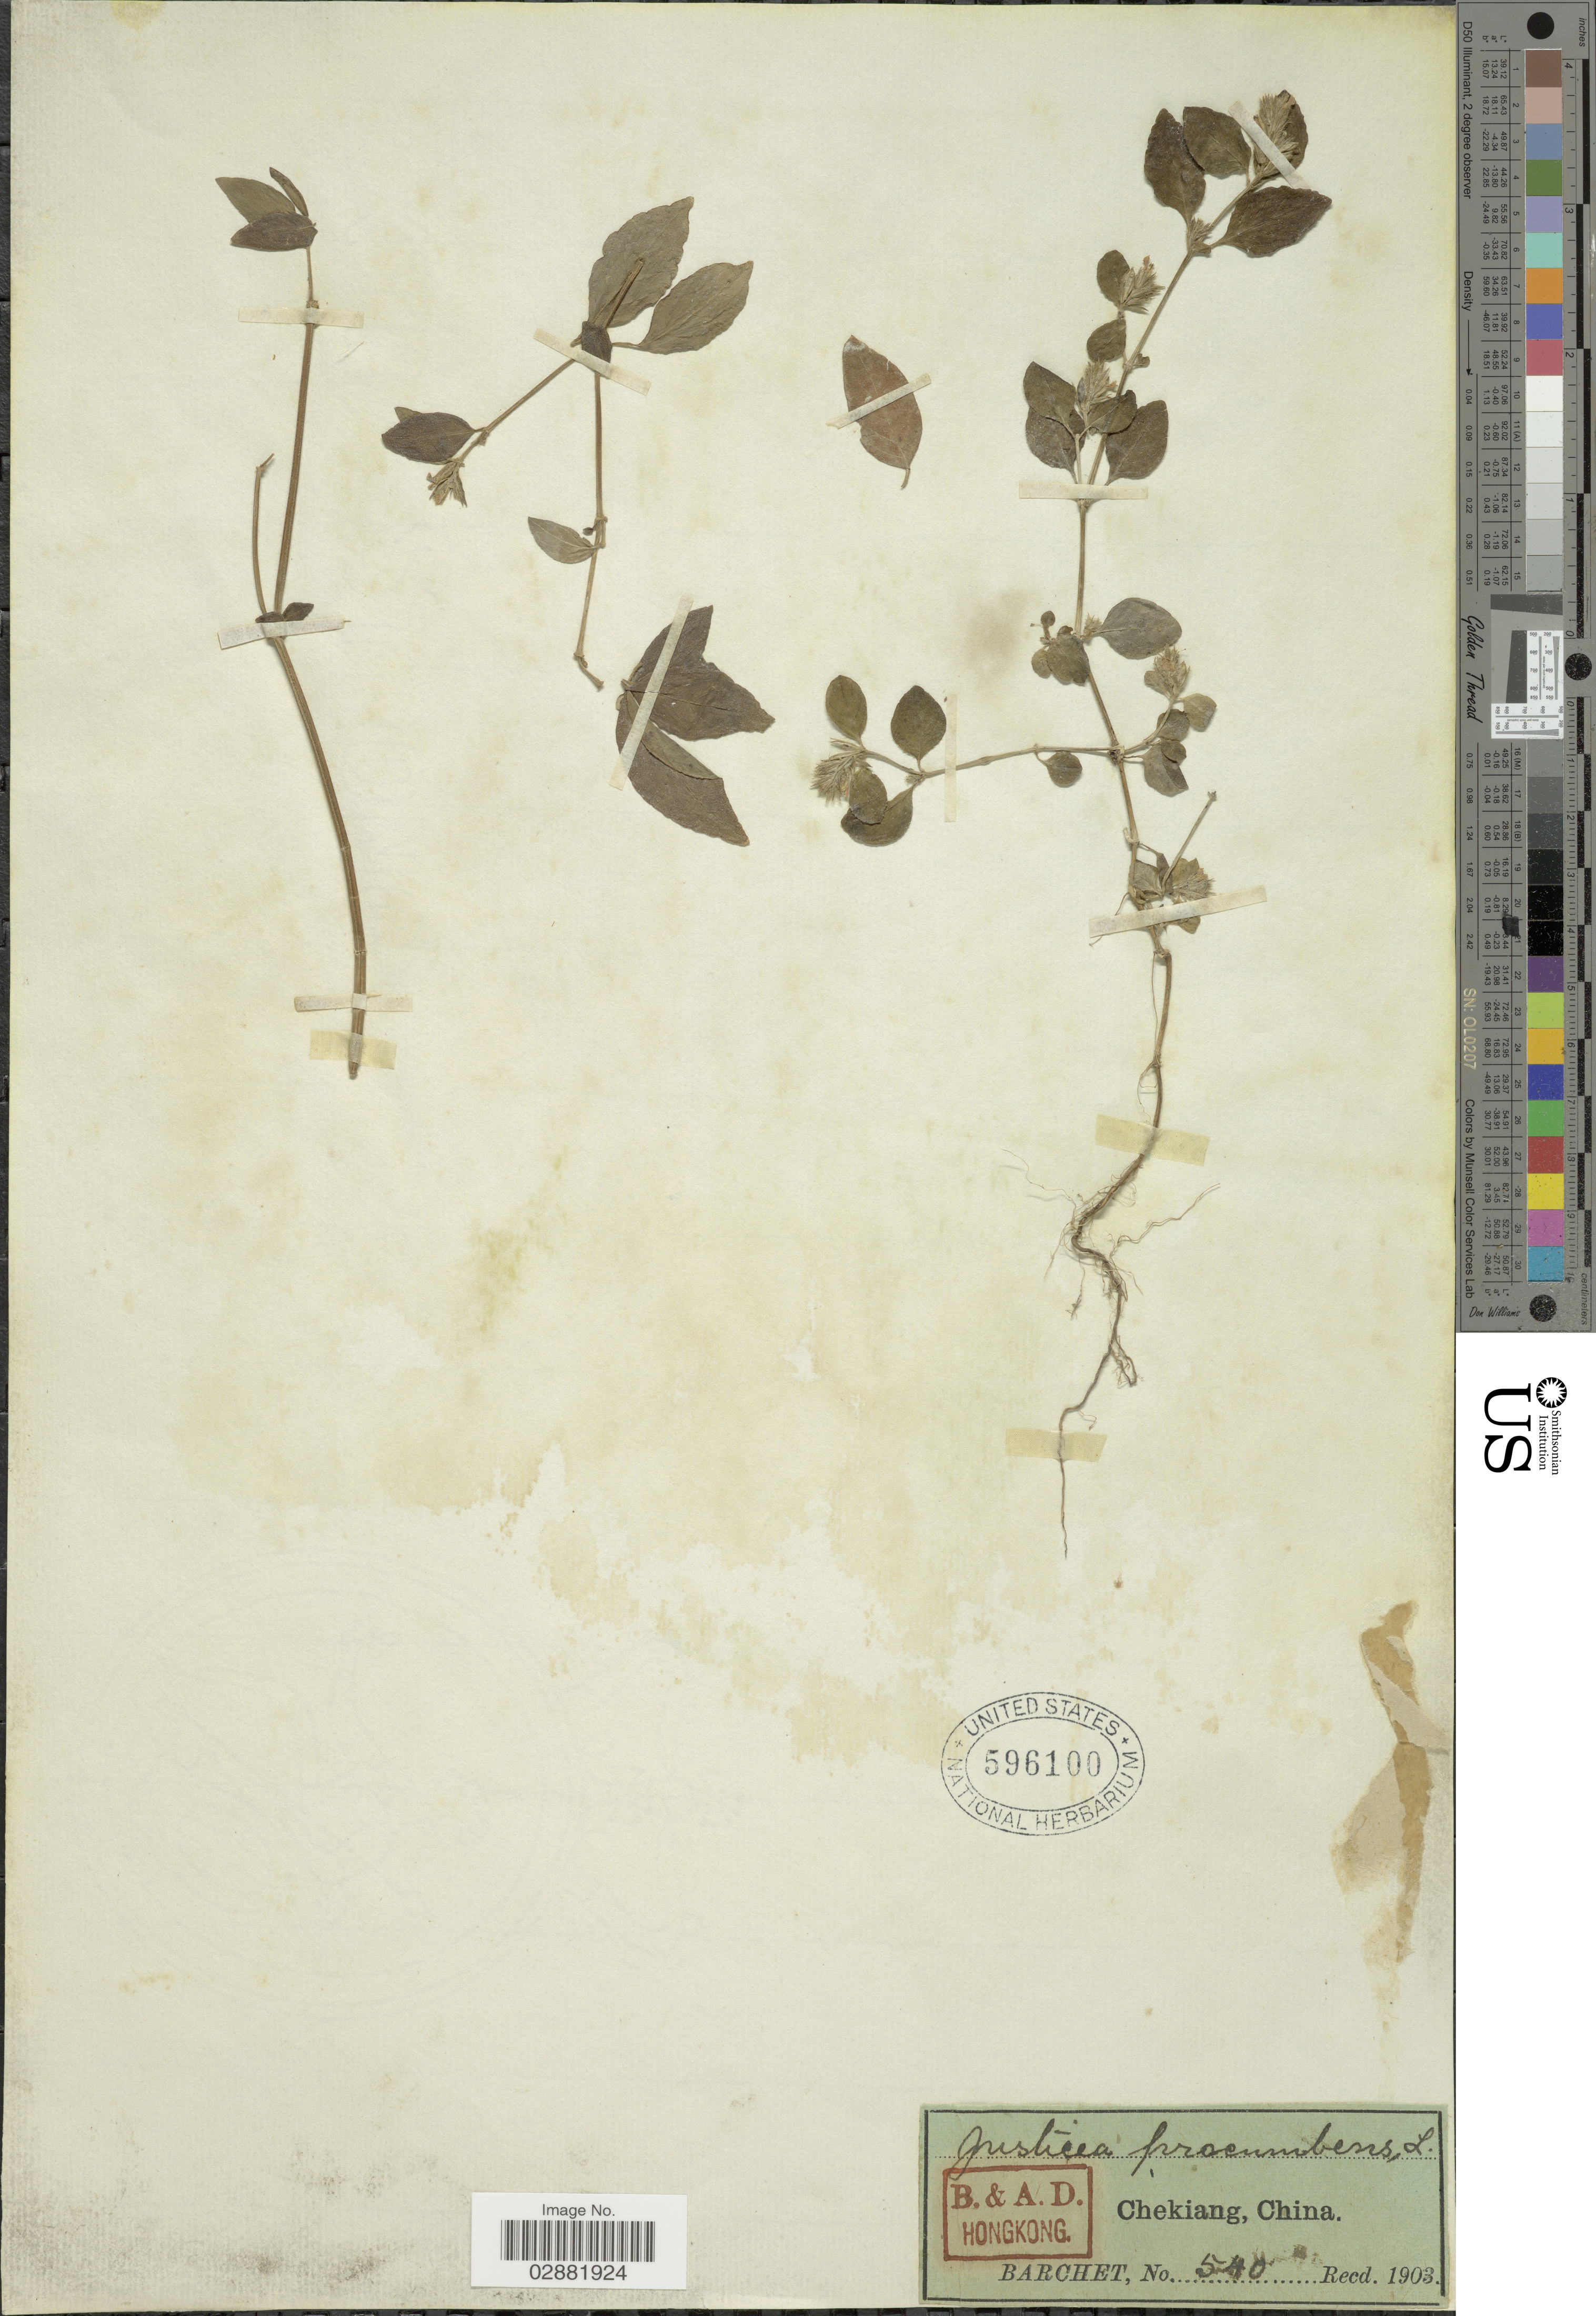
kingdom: Plantae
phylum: Tracheophyta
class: Magnoliopsida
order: Lamiales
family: Acanthaceae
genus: Justicia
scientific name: Justicia procumbens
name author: L.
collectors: S. P. Barchet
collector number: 540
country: China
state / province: Zhejiang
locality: Chekiang.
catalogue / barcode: US 596100